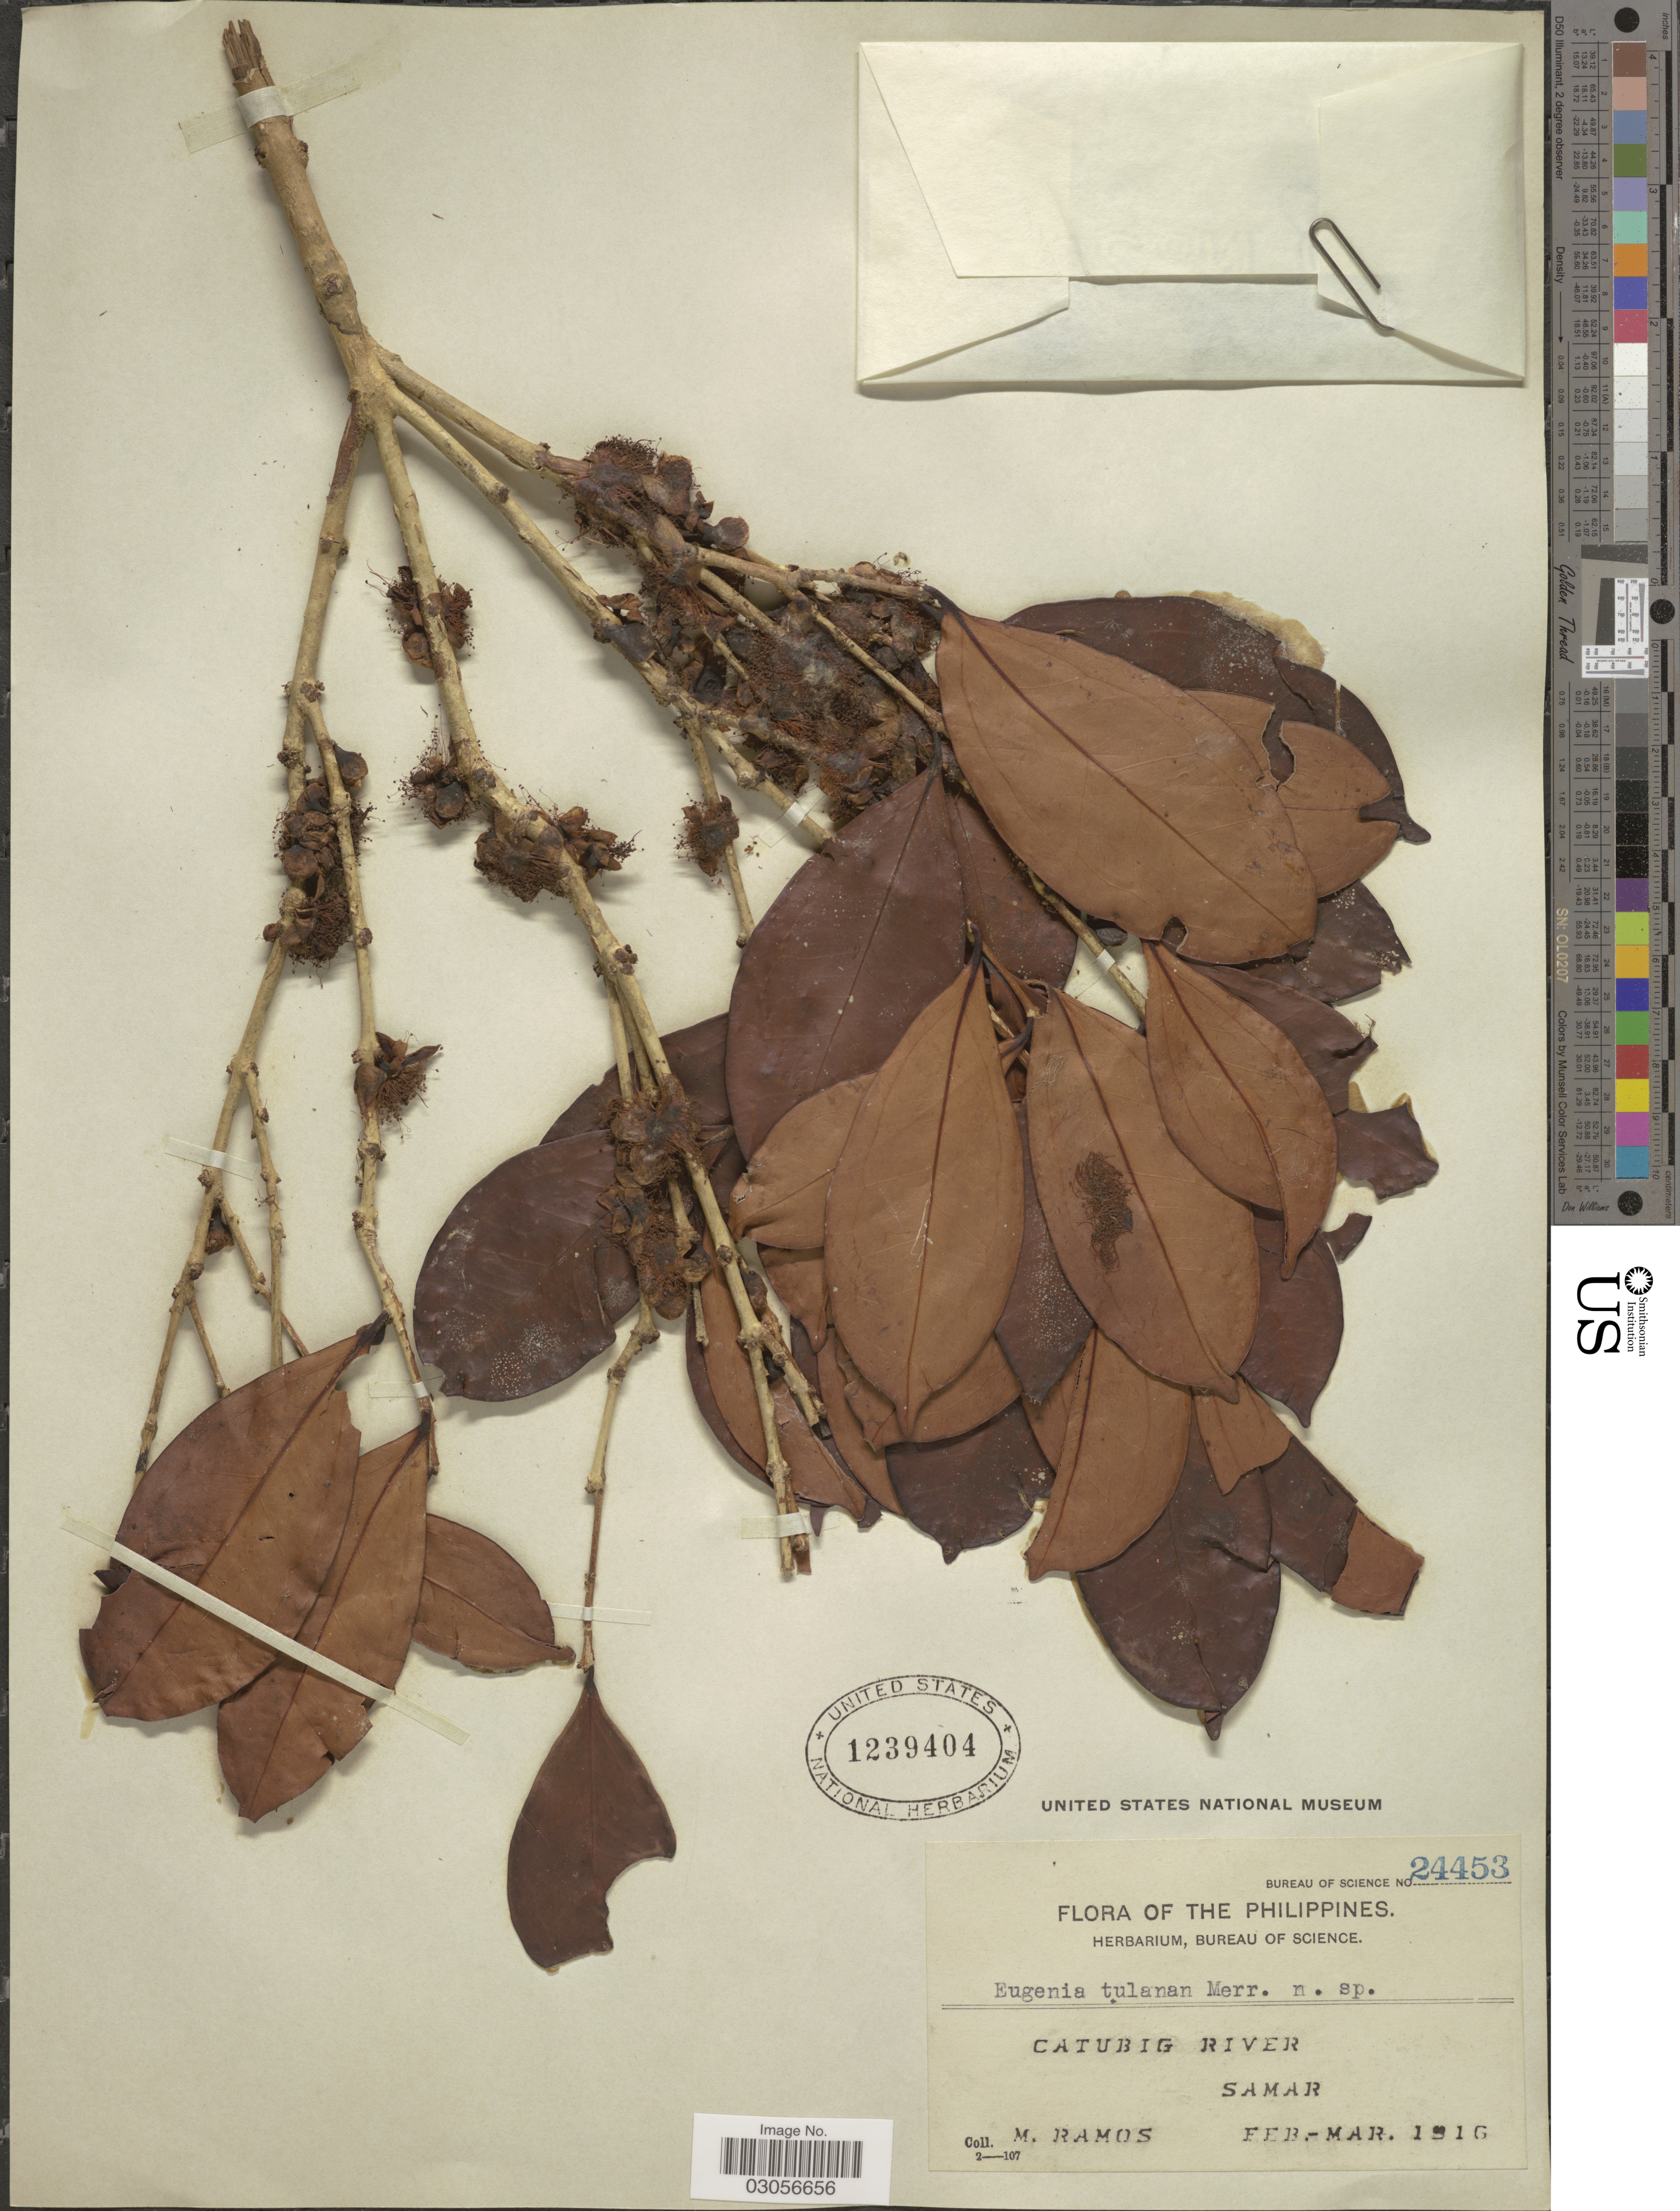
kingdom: Plantae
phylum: Tracheophyta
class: Magnoliopsida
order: Myrtales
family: Myrtaceae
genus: Eugenia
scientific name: Eugenia tulanan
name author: Merr.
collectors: M. Ramos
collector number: Bureau of Science 24453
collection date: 1916-02/1916-03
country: Philippines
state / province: Eastern Visayas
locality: Catubig River, Samar.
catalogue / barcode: US 1239404